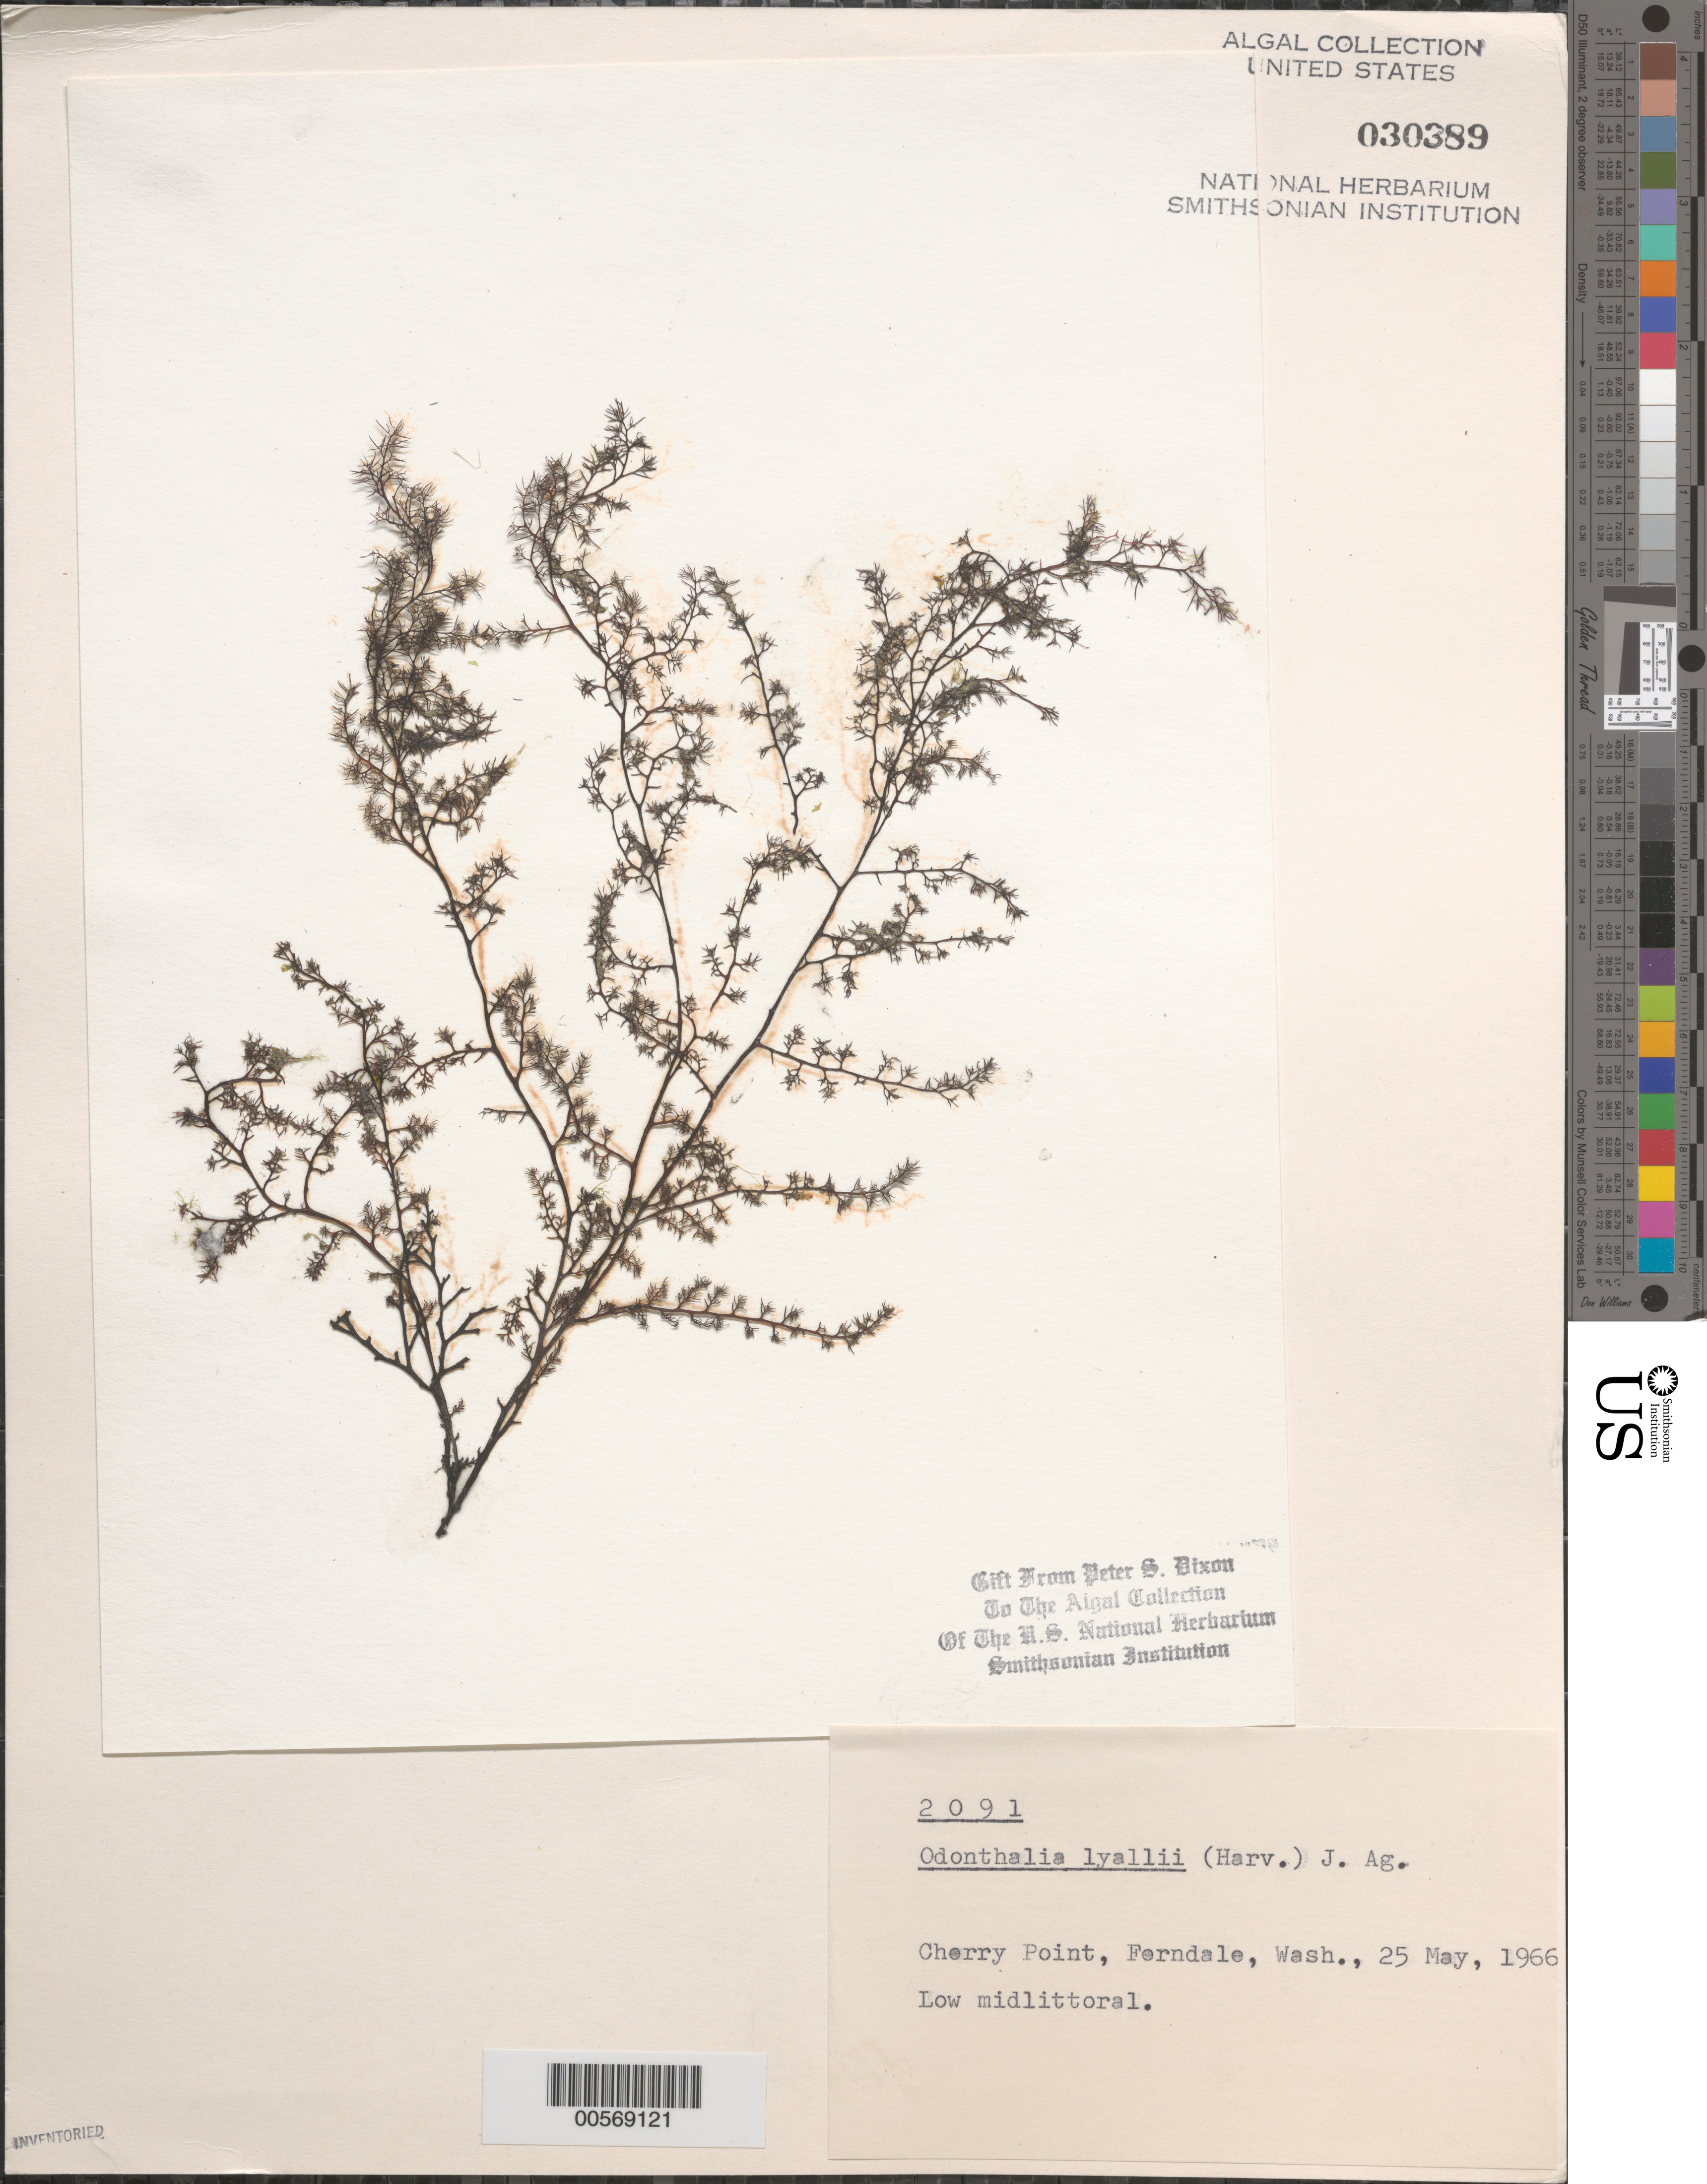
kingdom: Plantae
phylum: Rhodophyta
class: Florideophyceae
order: Ceramiales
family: Rhodomelaceae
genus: Odonthalia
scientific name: Odonthalia lyallii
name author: (Harv.) J. Agardh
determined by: Dixon, P. S.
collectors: P. S. Dixon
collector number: PSD 2091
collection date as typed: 25 May 1966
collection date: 1966-05-25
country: United States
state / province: Washington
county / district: Whatcom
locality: Cherry Point, Ferndale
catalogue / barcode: US 30389